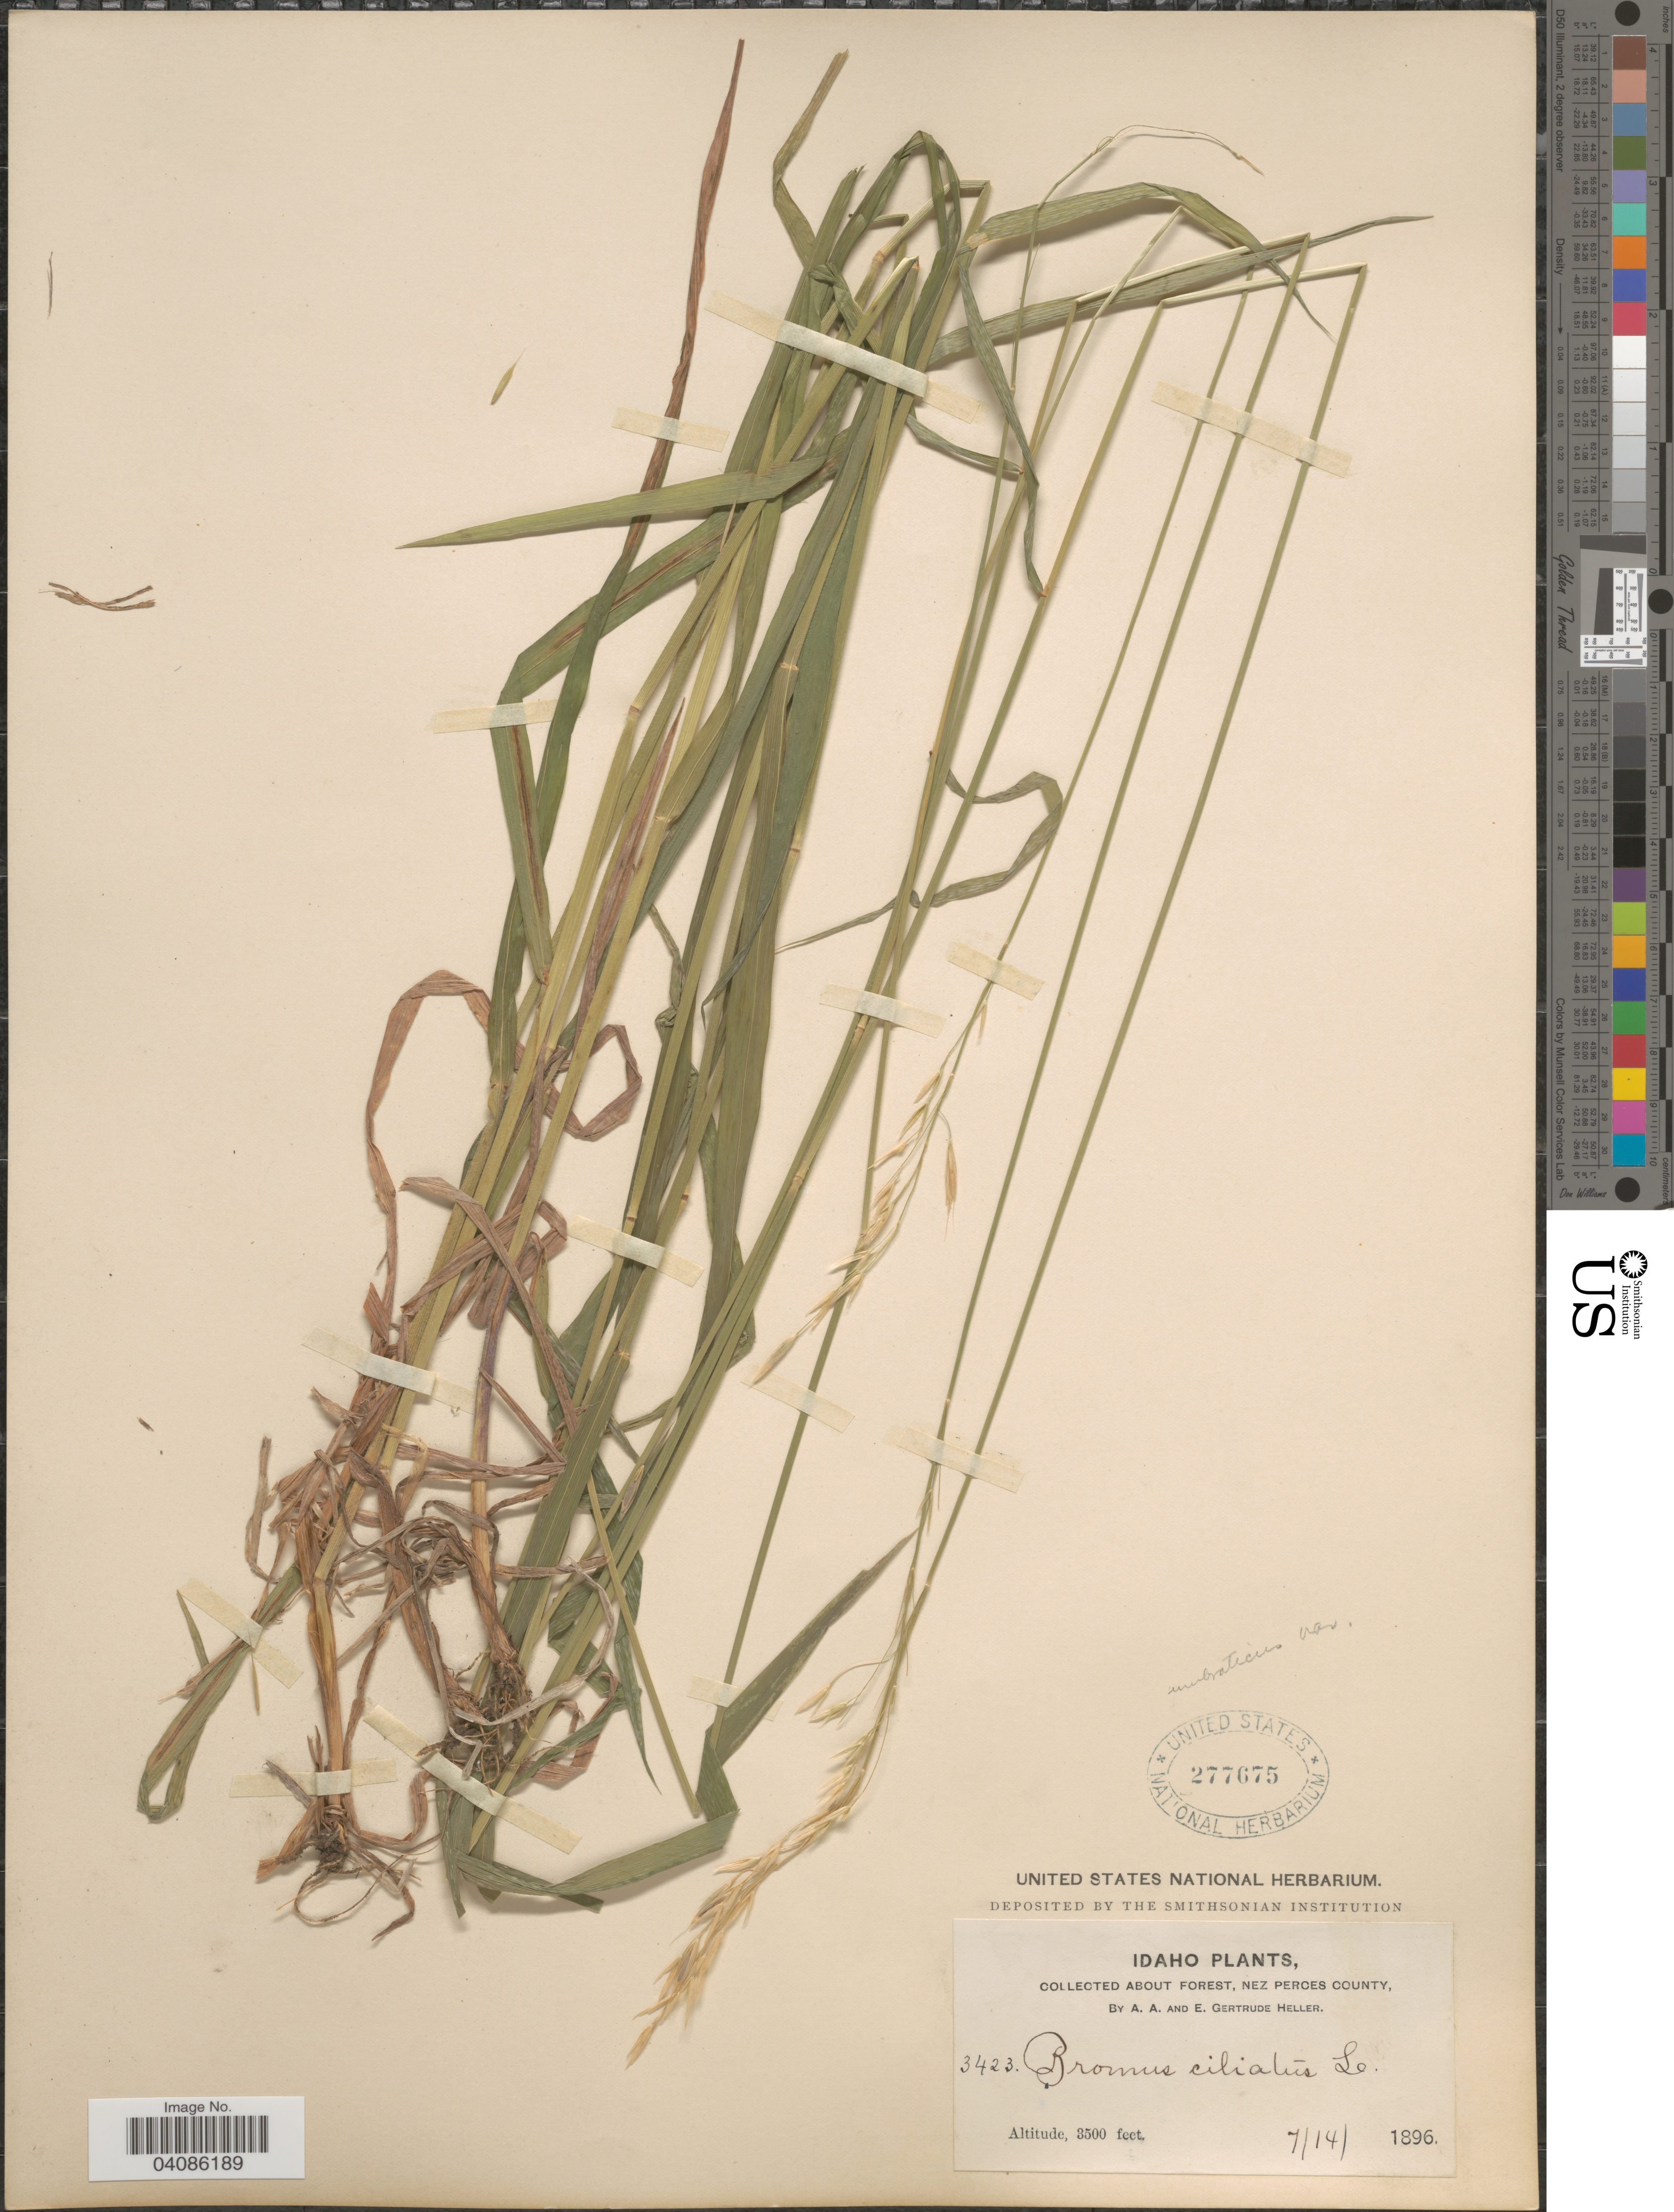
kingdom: Plantae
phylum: Tracheophyta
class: Liliopsida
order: Poales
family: Poaceae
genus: Bromus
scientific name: Bromus texensis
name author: (Shear) Hitchc.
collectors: A. A. Heller & E. G. Heller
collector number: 3423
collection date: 1896-07-14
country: United States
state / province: Idaho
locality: About forest, Nez Perces County.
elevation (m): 1067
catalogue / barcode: US 277675